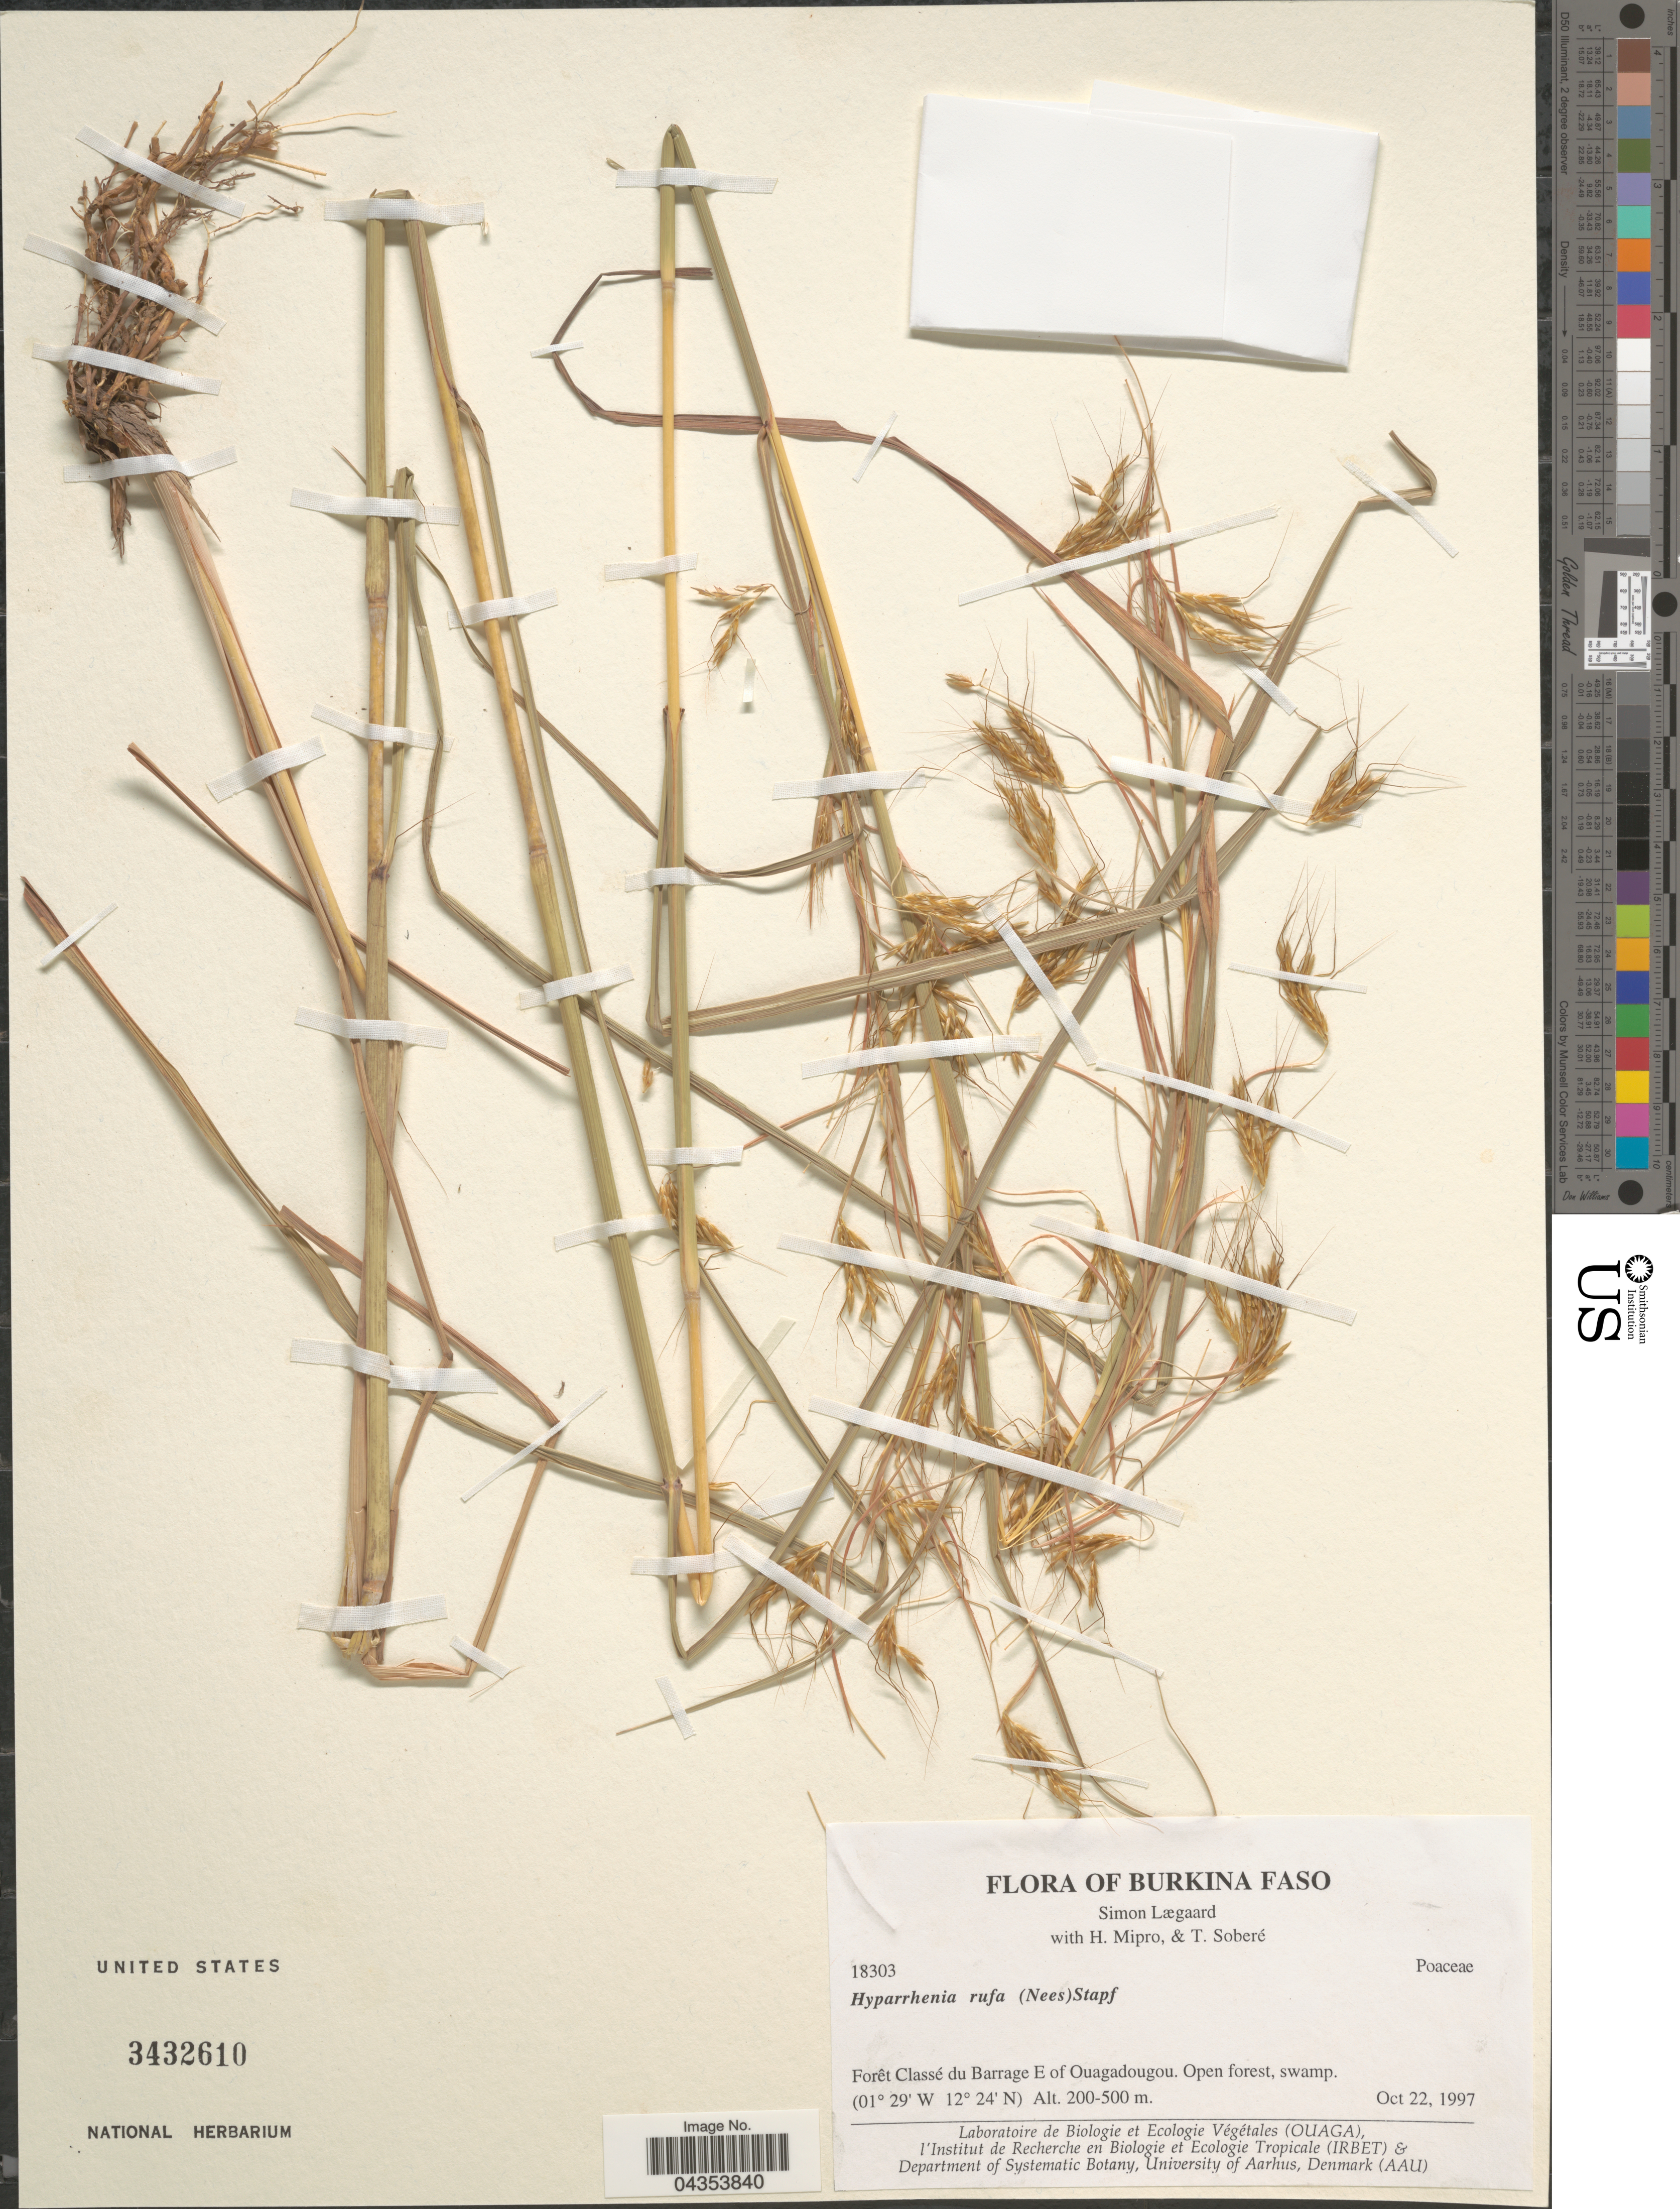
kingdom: Plantae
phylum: Tracheophyta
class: Liliopsida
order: Poales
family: Poaceae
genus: Hyparrhenia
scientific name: Hyparrhenia rufa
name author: (Nees) Stapf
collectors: S. Lægaard, H. Mipro & T. Sobere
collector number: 18303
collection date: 1997-10-22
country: Burkina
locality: Burkina Faso. Forêt Classé du Barrage E of Ouagadougou.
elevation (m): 200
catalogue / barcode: US 3432610